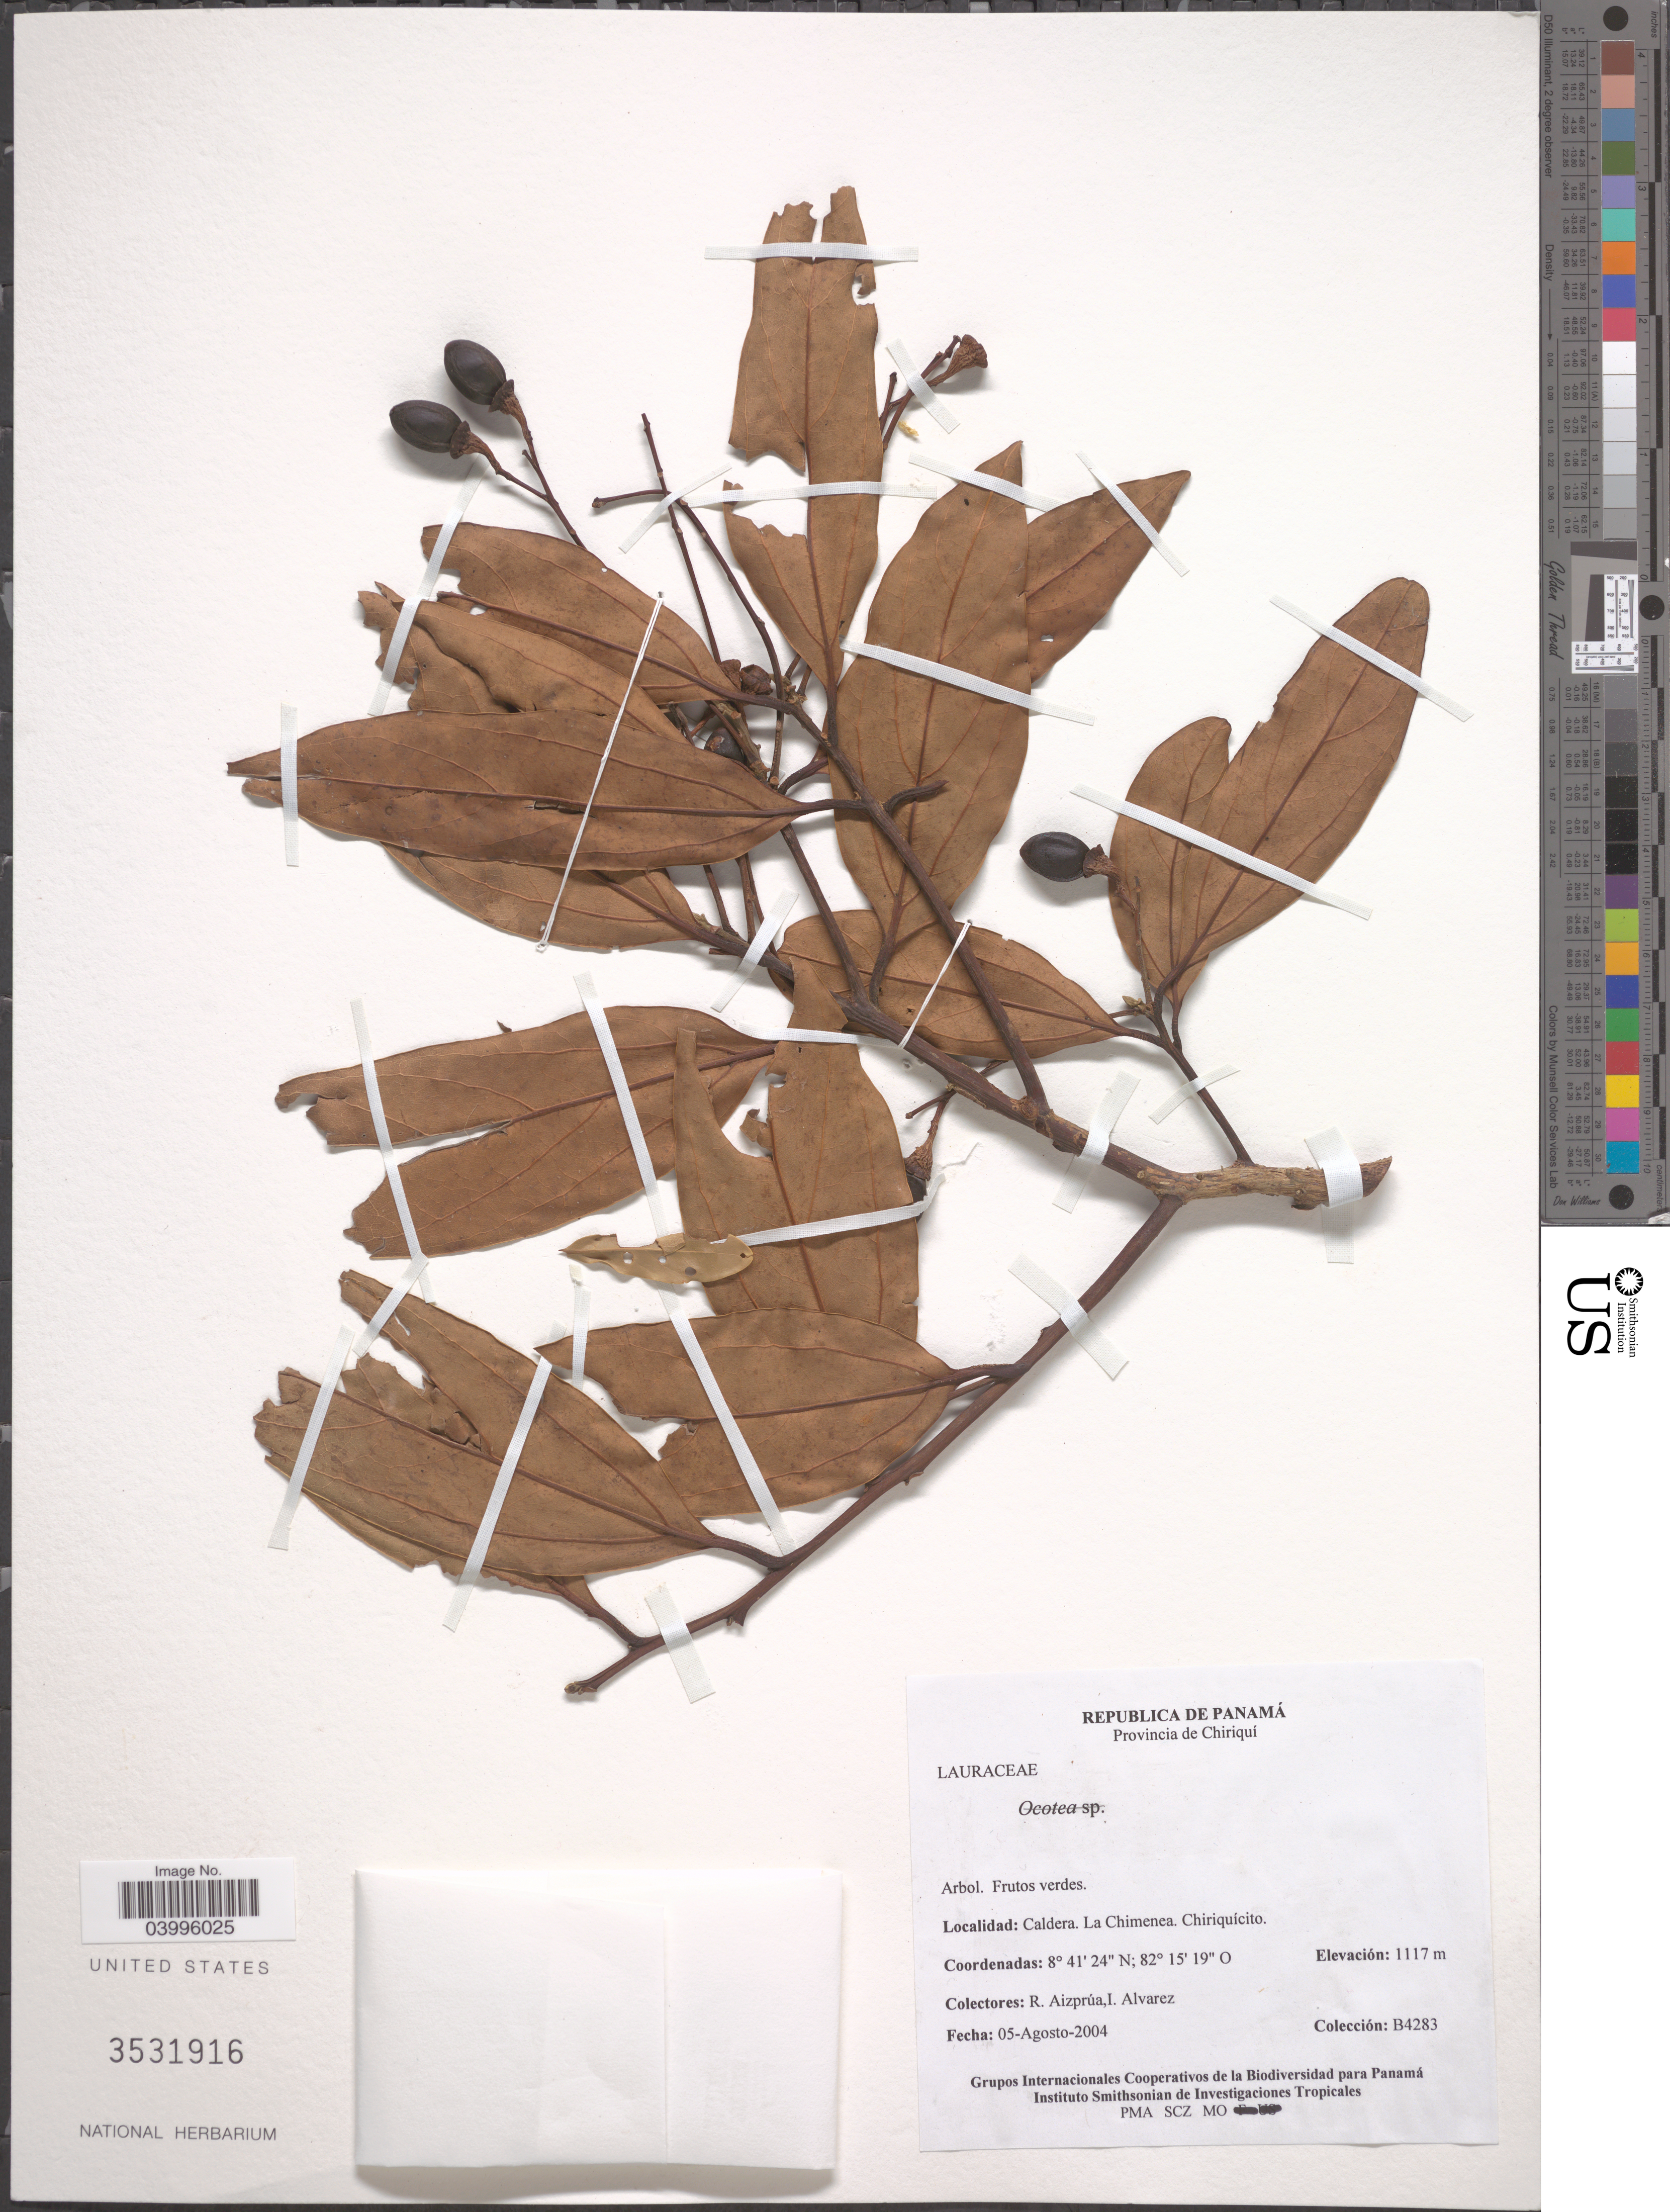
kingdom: Plantae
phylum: Tracheophyta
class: Magnoliopsida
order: Laurales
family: Lauraceae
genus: Ocotea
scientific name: Ocotea sp.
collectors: R. Aizprúa & I. Alvarez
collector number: B4283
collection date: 2004-08-05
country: Panama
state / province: Chiriqui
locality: Caldera. la Chimenea. Chiriquícito.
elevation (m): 1117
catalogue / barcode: US 3531916